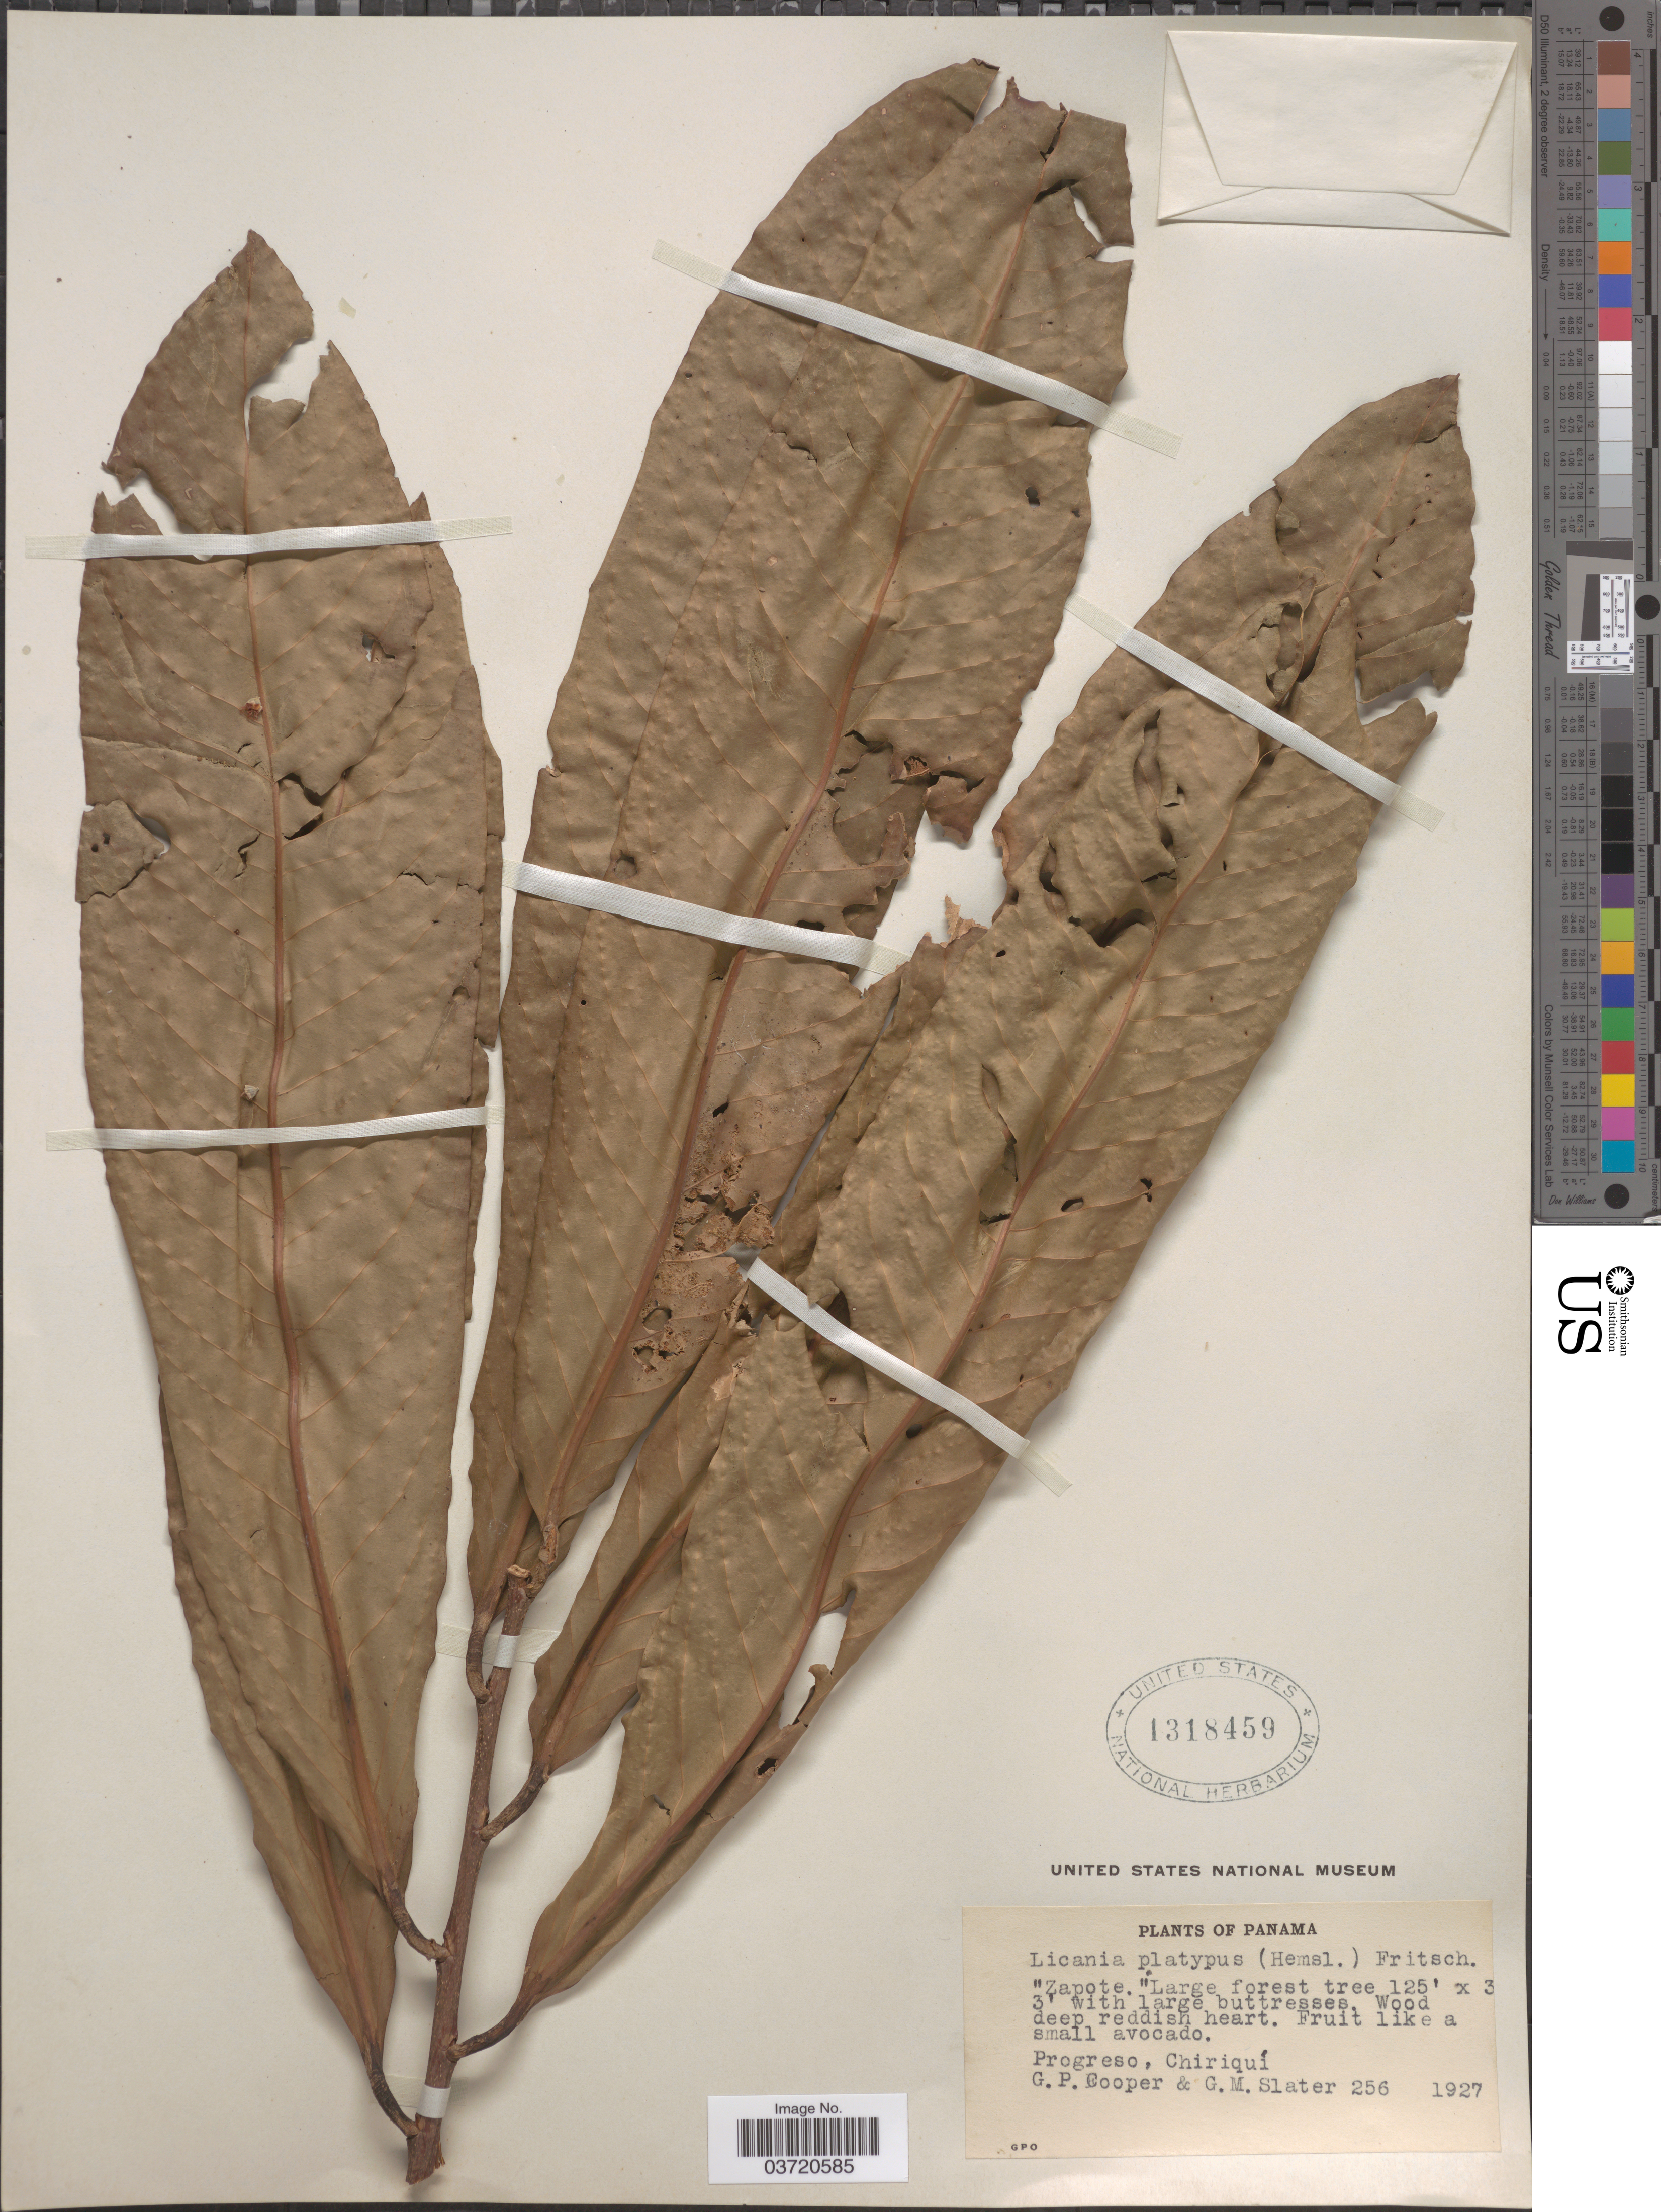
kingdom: Plantae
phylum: Tracheophyta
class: Magnoliopsida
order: Malpighiales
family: Chrysobalanaceae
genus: Moquilea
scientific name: Moquilea platypus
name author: Hemsl.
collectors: G. Cooper & G. Slater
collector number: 256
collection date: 1927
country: Panama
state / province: Chiriqui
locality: Progreso.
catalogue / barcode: US 1318459